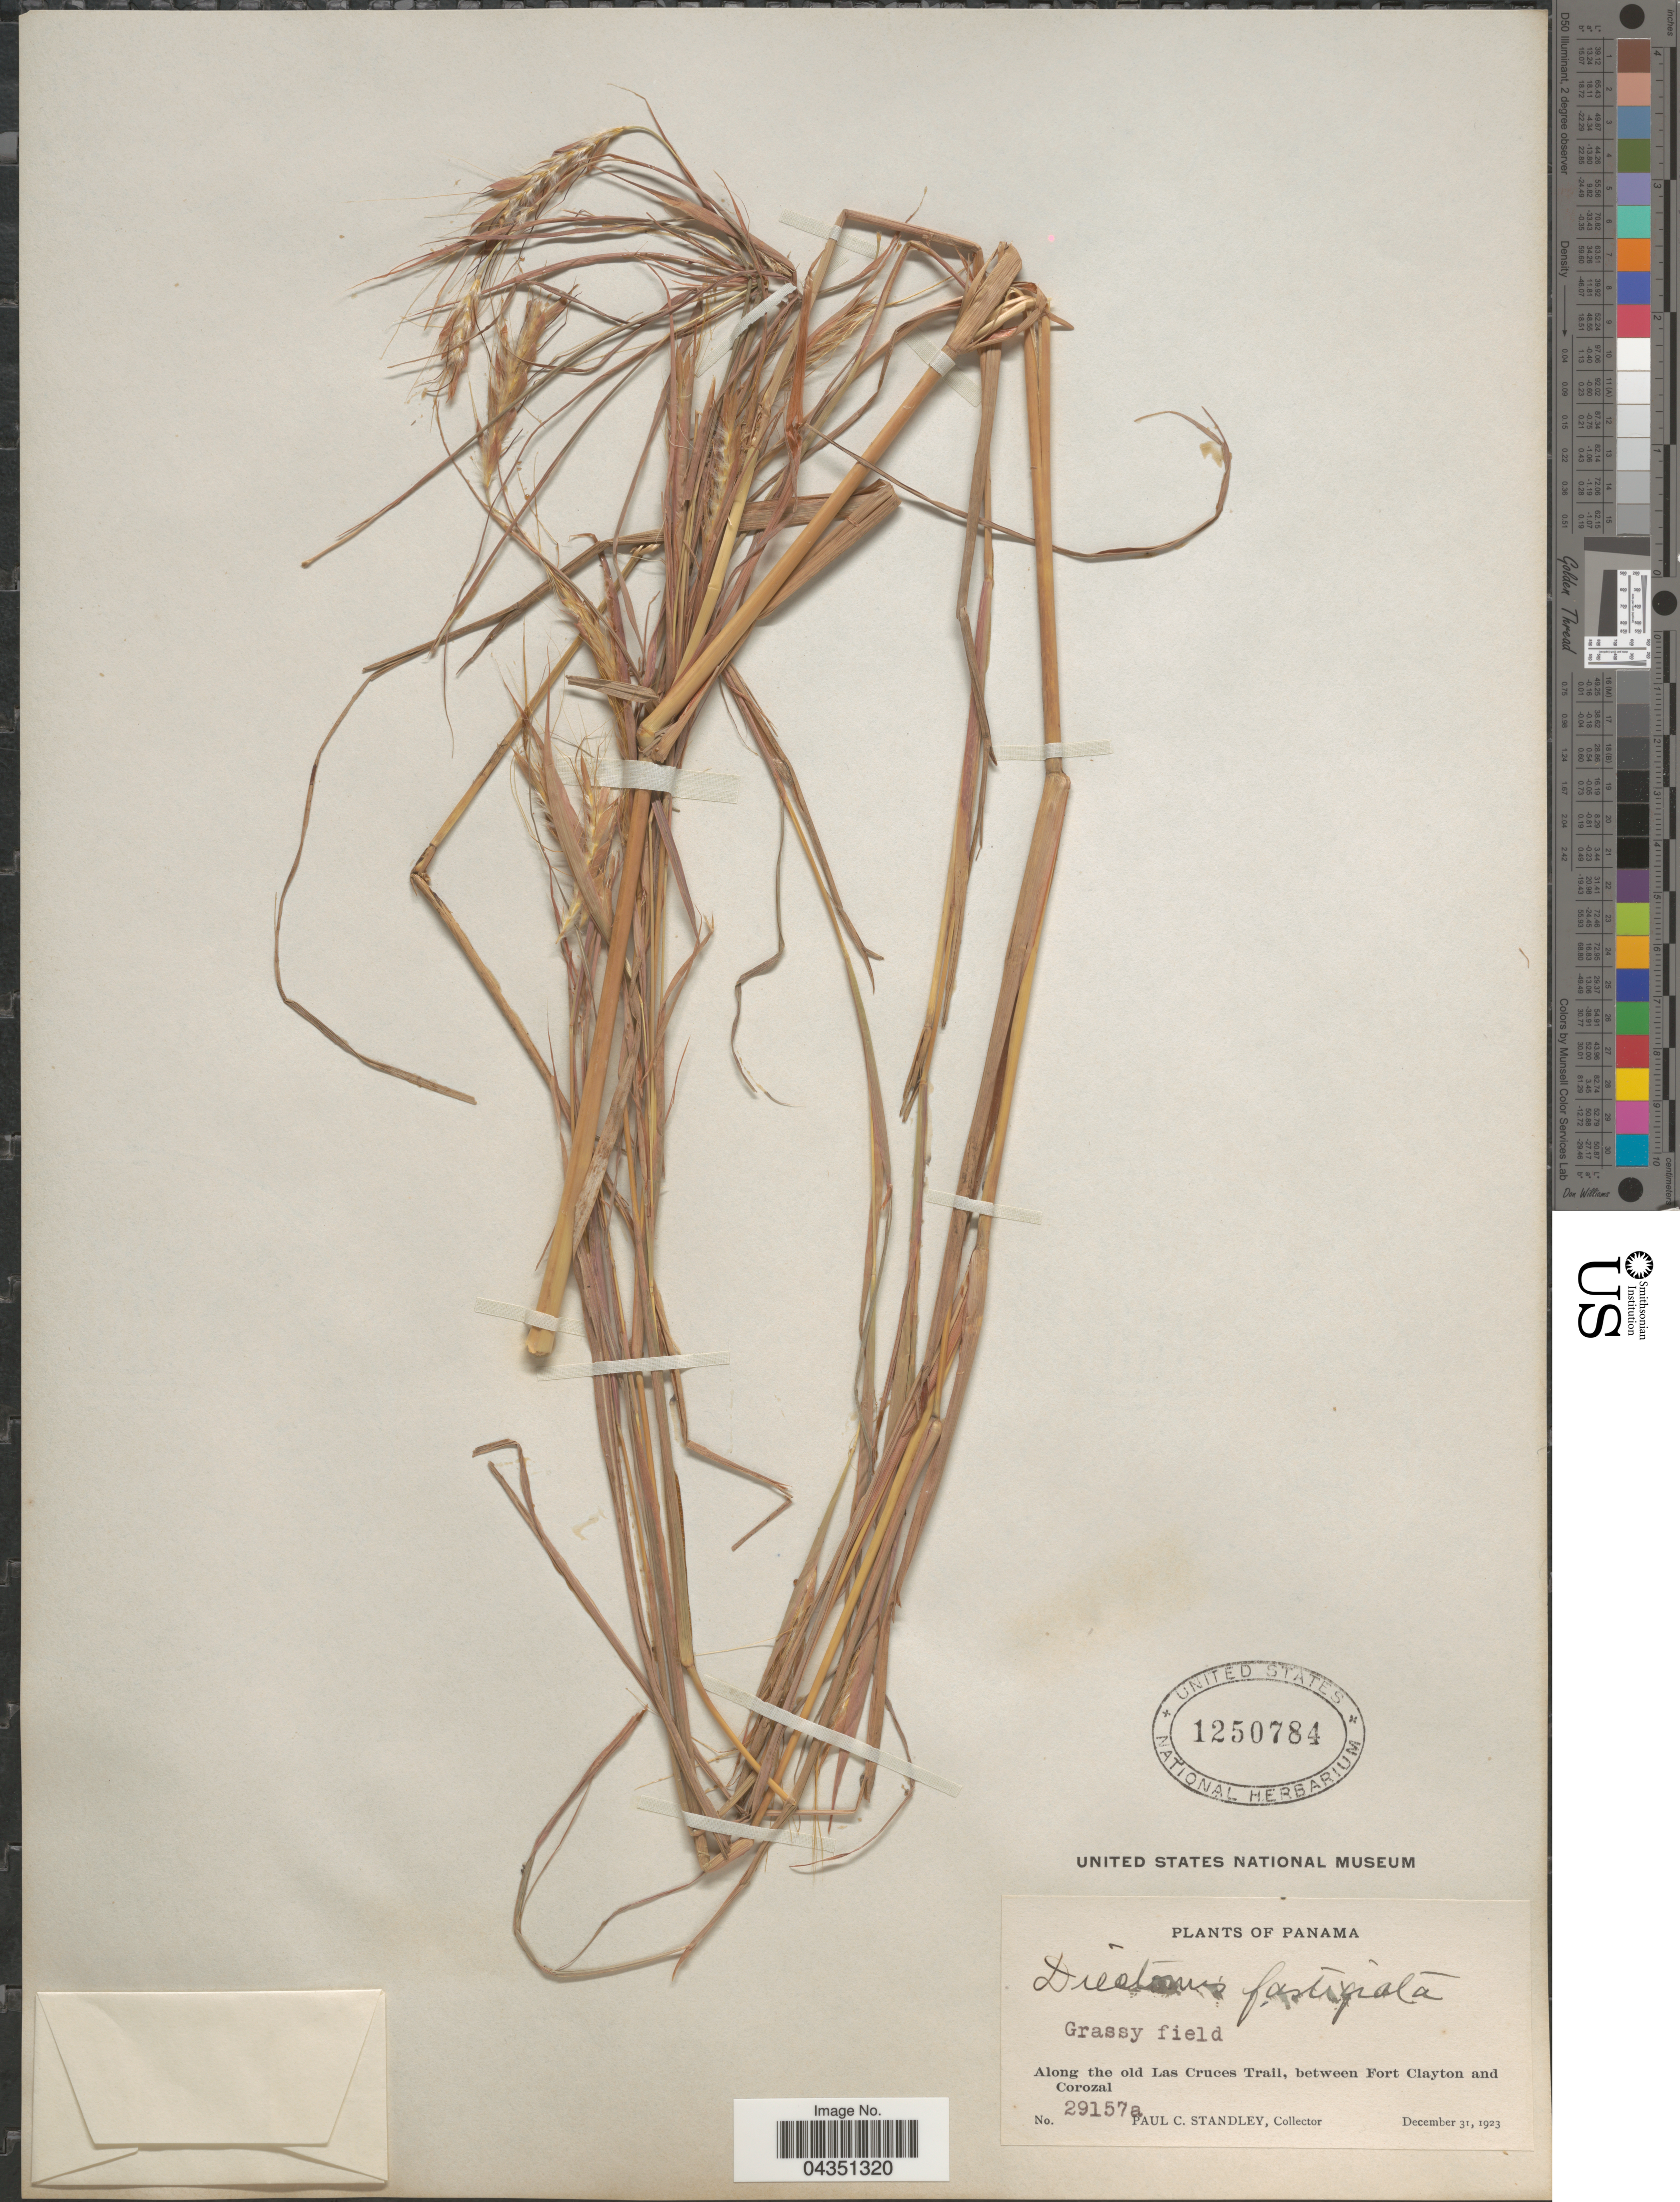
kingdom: Plantae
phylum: Tracheophyta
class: Liliopsida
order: Poales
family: Poaceae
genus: Diectomis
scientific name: Diectomis fastigiata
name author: (Sw.) P. Beauv.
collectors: P. C. Standley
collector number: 29157a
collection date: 1923-12-31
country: Panama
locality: Along the old Las Cruces Trail, between Fort Clayton and Corozal.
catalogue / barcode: US 1250784